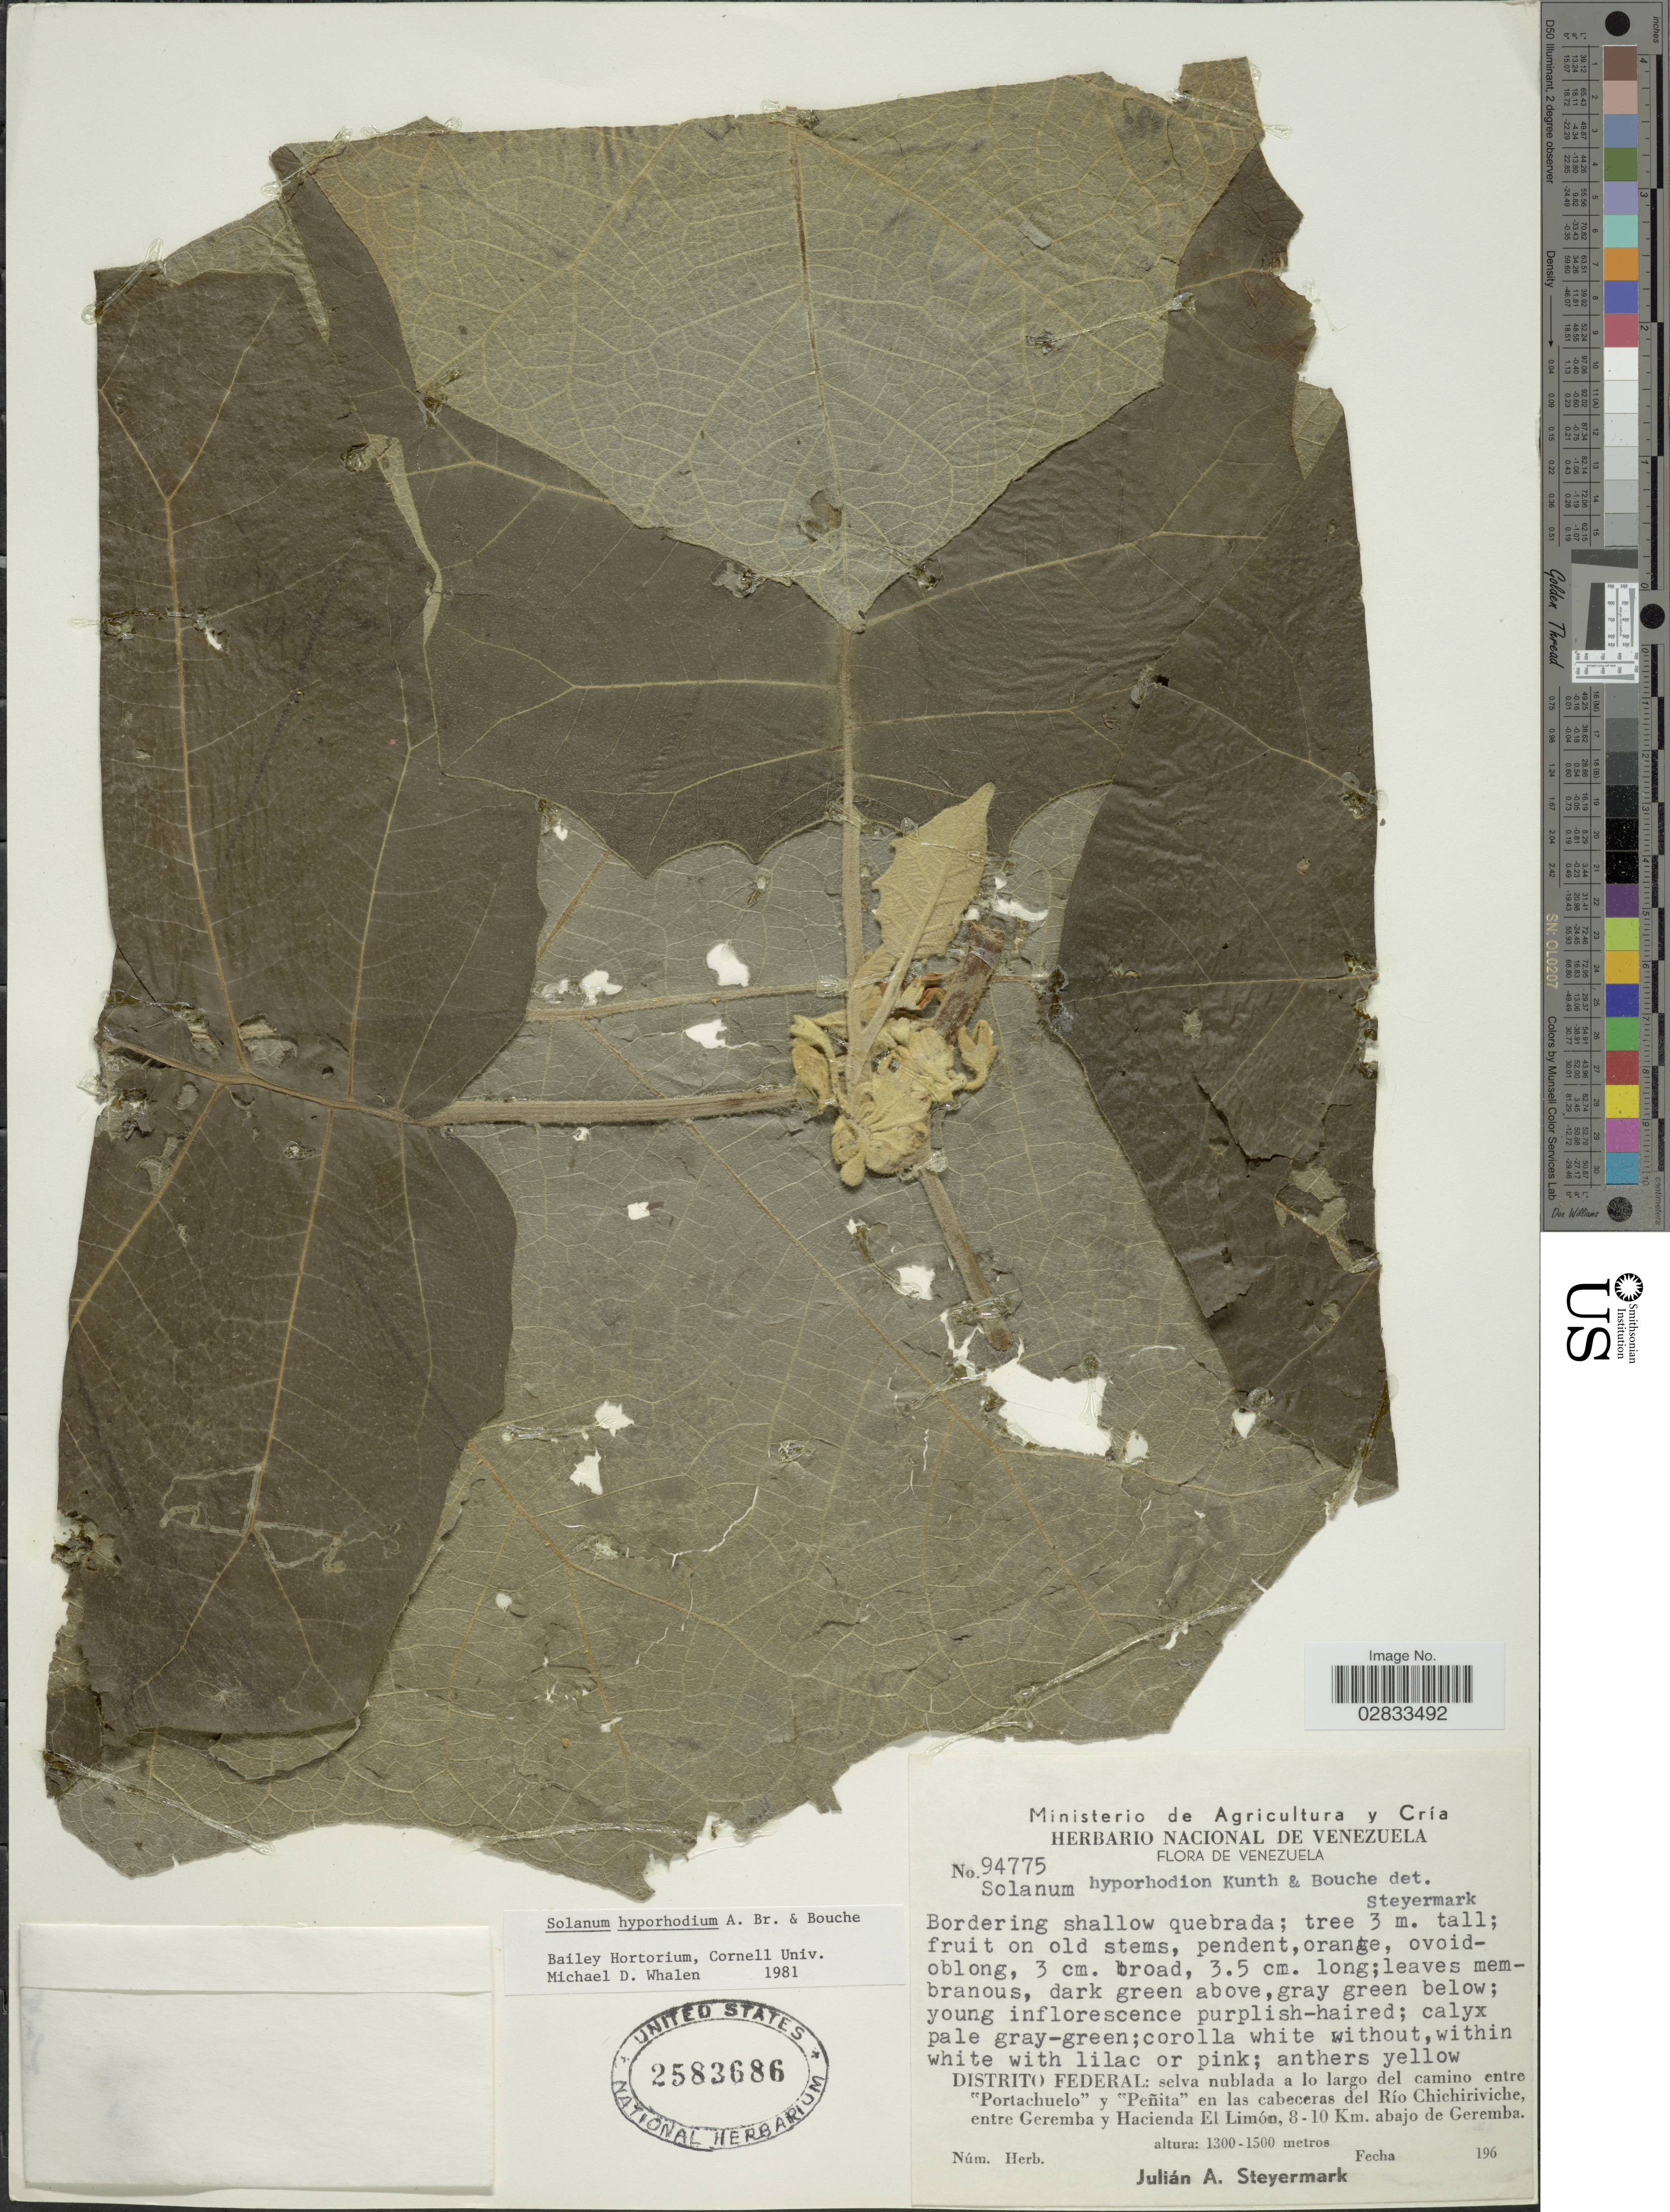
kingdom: Plantae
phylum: Tracheophyta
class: Magnoliopsida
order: Solanales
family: Solanaceae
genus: Solanum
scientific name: Solanum hyporhodium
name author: A. Braun & C.D. Bouché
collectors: J. Steyermark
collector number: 94775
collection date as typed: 196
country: Venezuela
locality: Distrito Federal: selva nublada a lo largo del camino entre "Portachuelo"y "Peñita" en las cabeceras del Río Chichiriviche, entre Geremba y Hacienda El Limón, 8-10 Km. abajo de Geremba.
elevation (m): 1300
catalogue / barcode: US 2583686